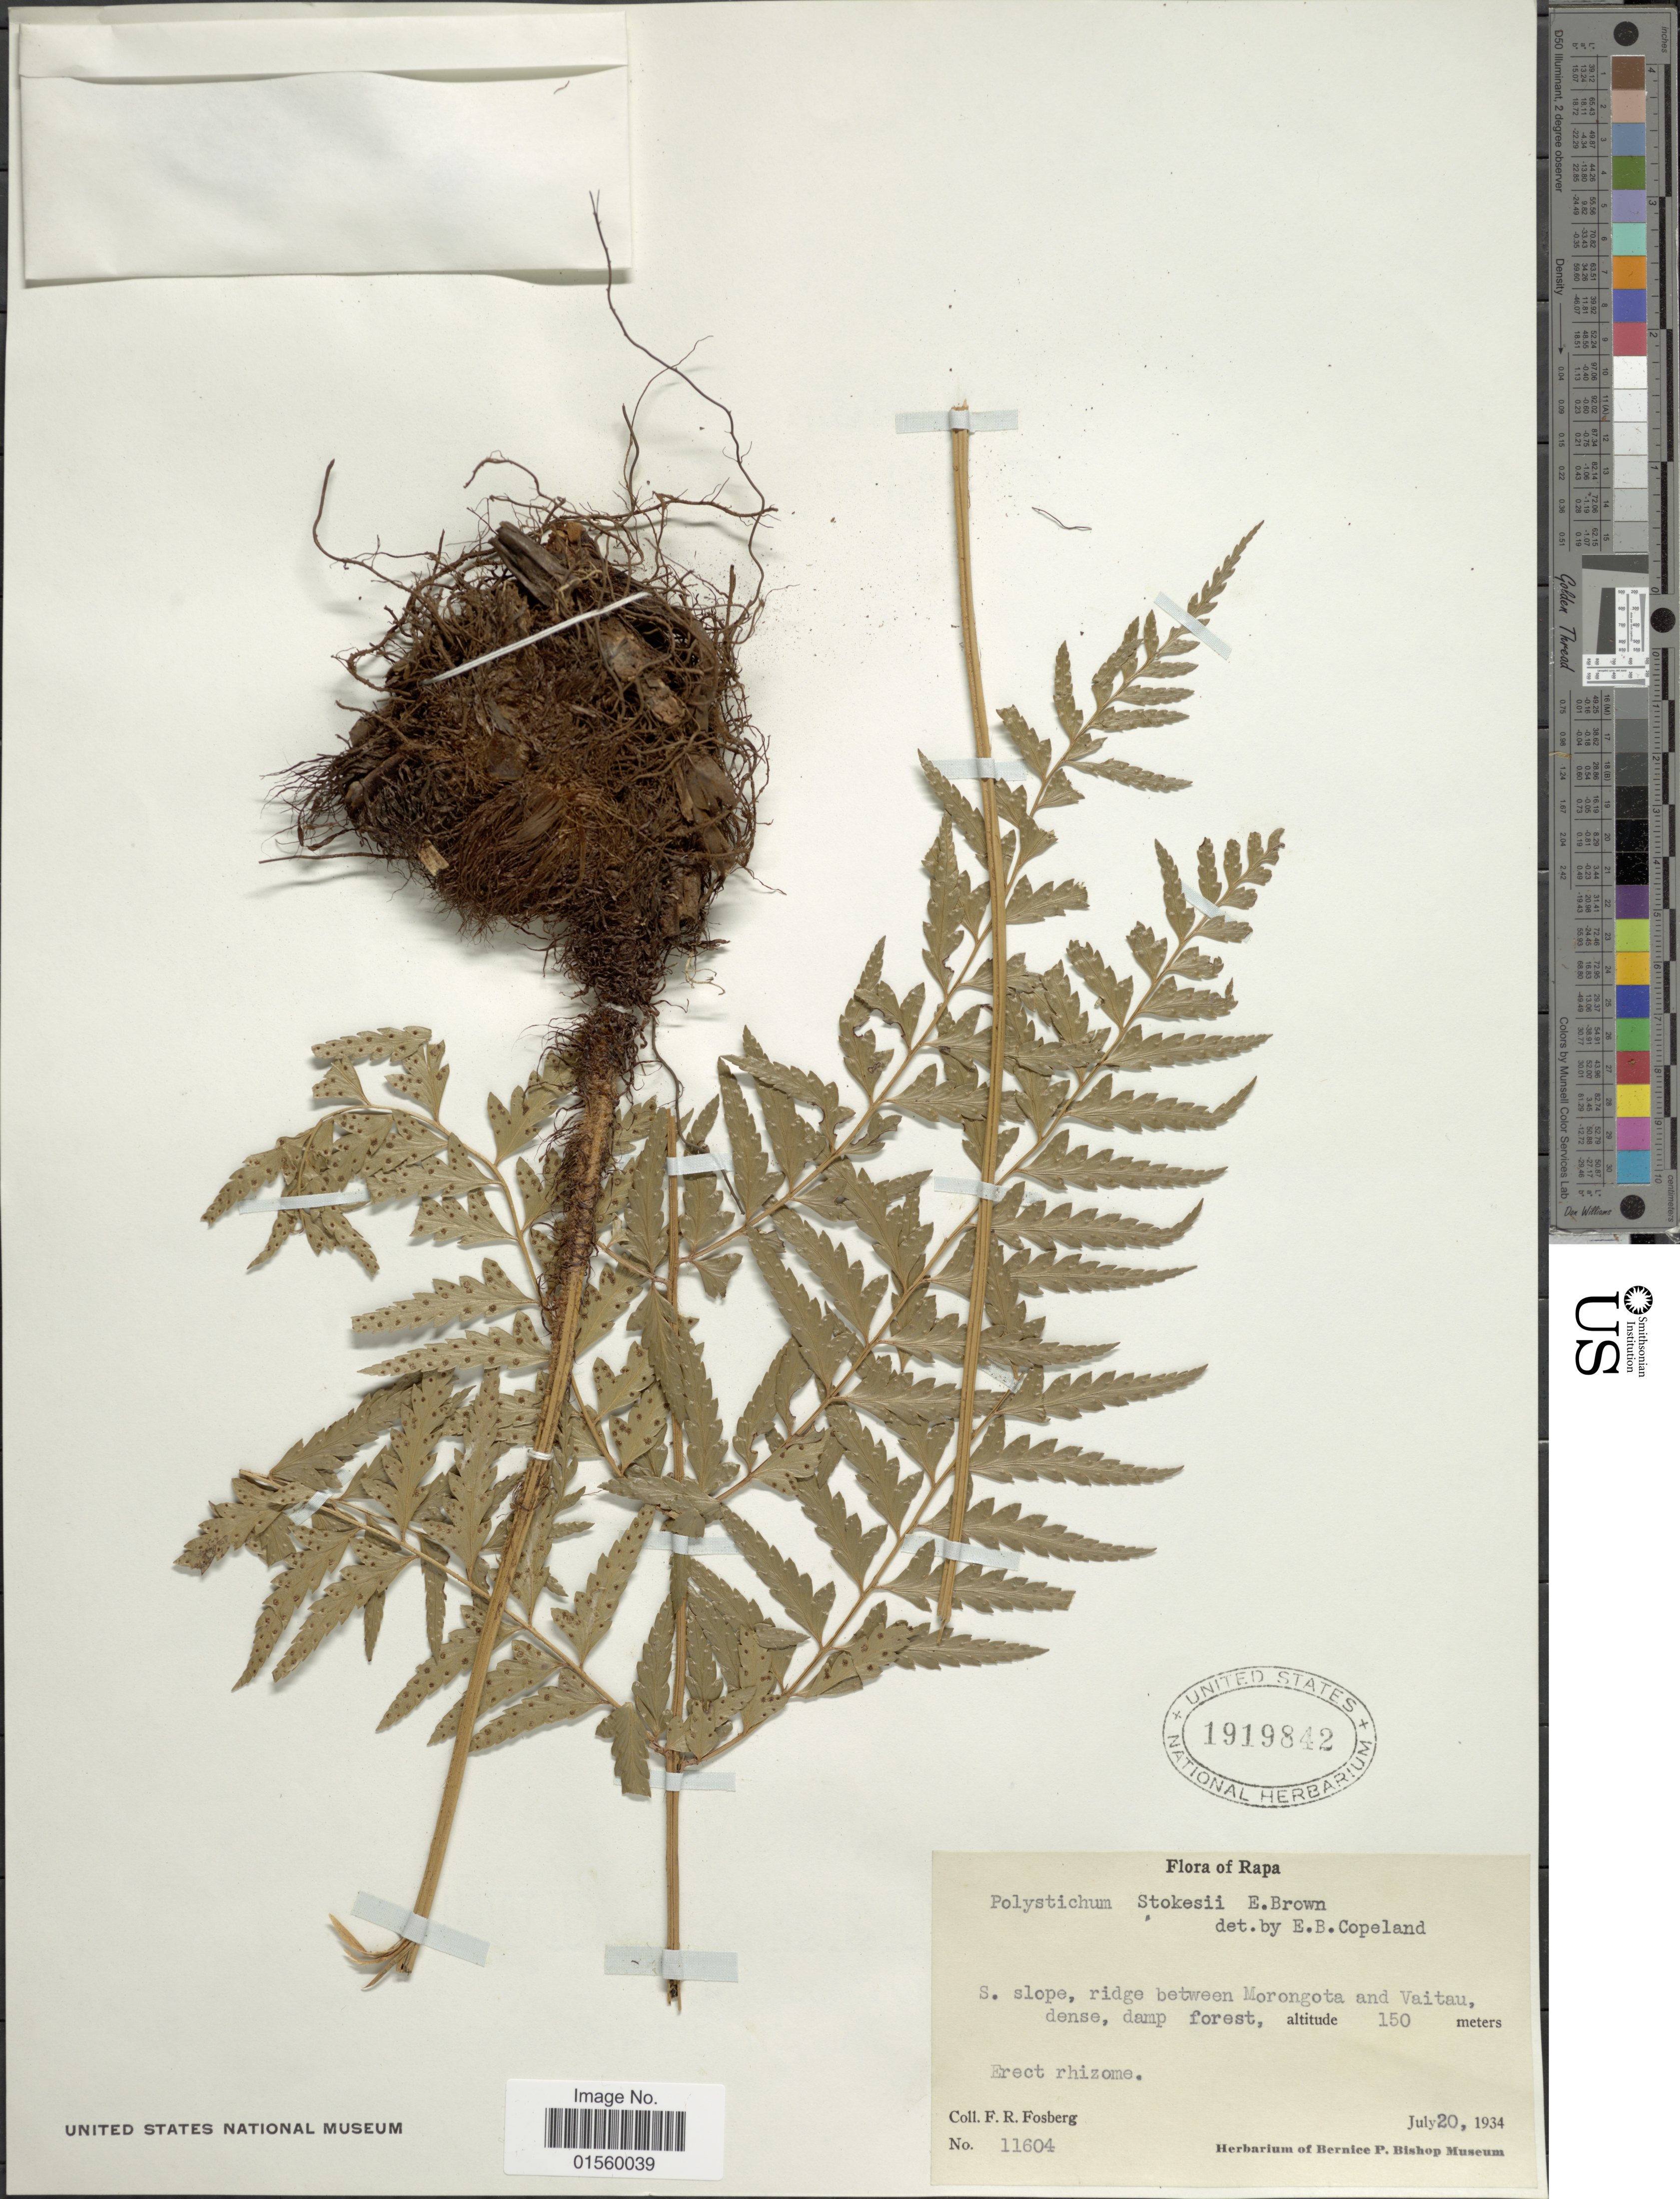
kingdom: Plantae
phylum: Tracheophyta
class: Polypodiopsida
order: Polypodiales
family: Dryopteridaceae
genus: Polystichum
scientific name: Polystichum stokesii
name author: E.D. Br.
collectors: F. R. Fosberg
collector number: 11604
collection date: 1934-07-20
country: French Polynesia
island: Rapa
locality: Rapa, S. slope, ridge between Morongota and Vaitau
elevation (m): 150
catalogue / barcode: US 1919842